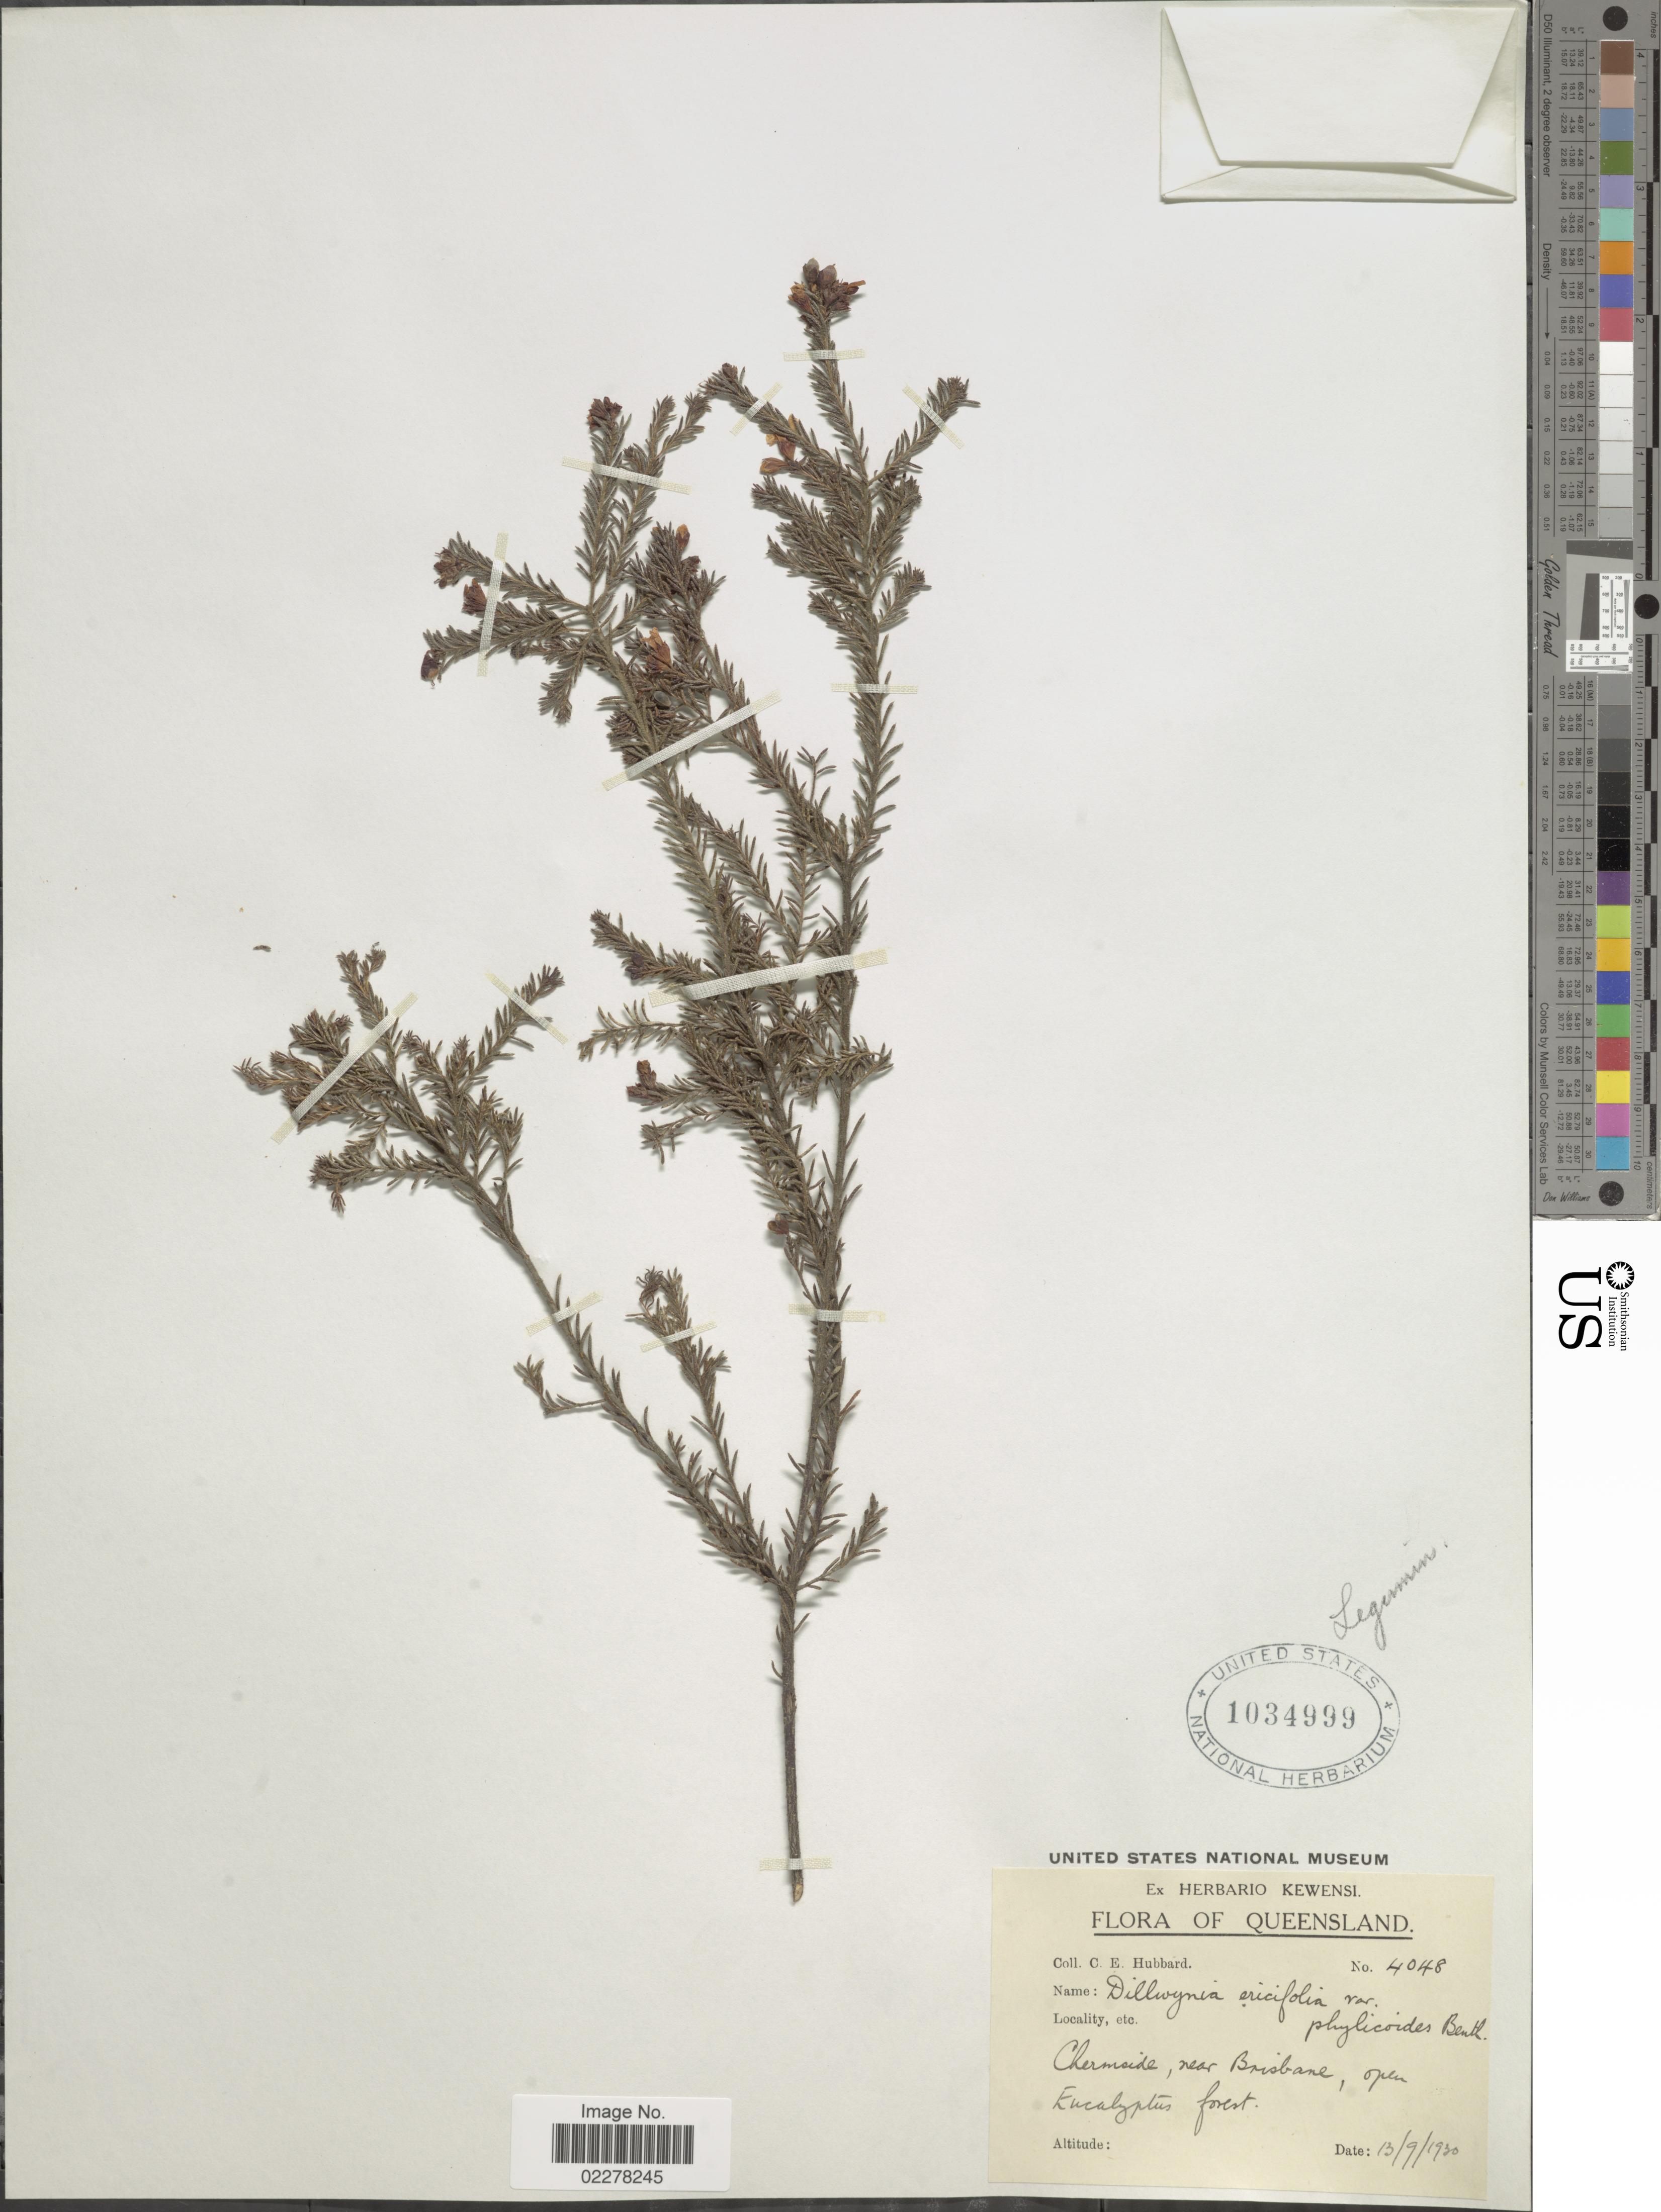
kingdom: Plantae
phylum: Tracheophyta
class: Magnoliopsida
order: Fabales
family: Fabaceae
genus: Dillwynia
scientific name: Dillwynia ericifolia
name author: Sm.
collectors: C. E. Hubbard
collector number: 4048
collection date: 1930-09-13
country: Australia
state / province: Queensland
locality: Chermside, near Brisbane, open Eucalyptus forest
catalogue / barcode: US 1034999